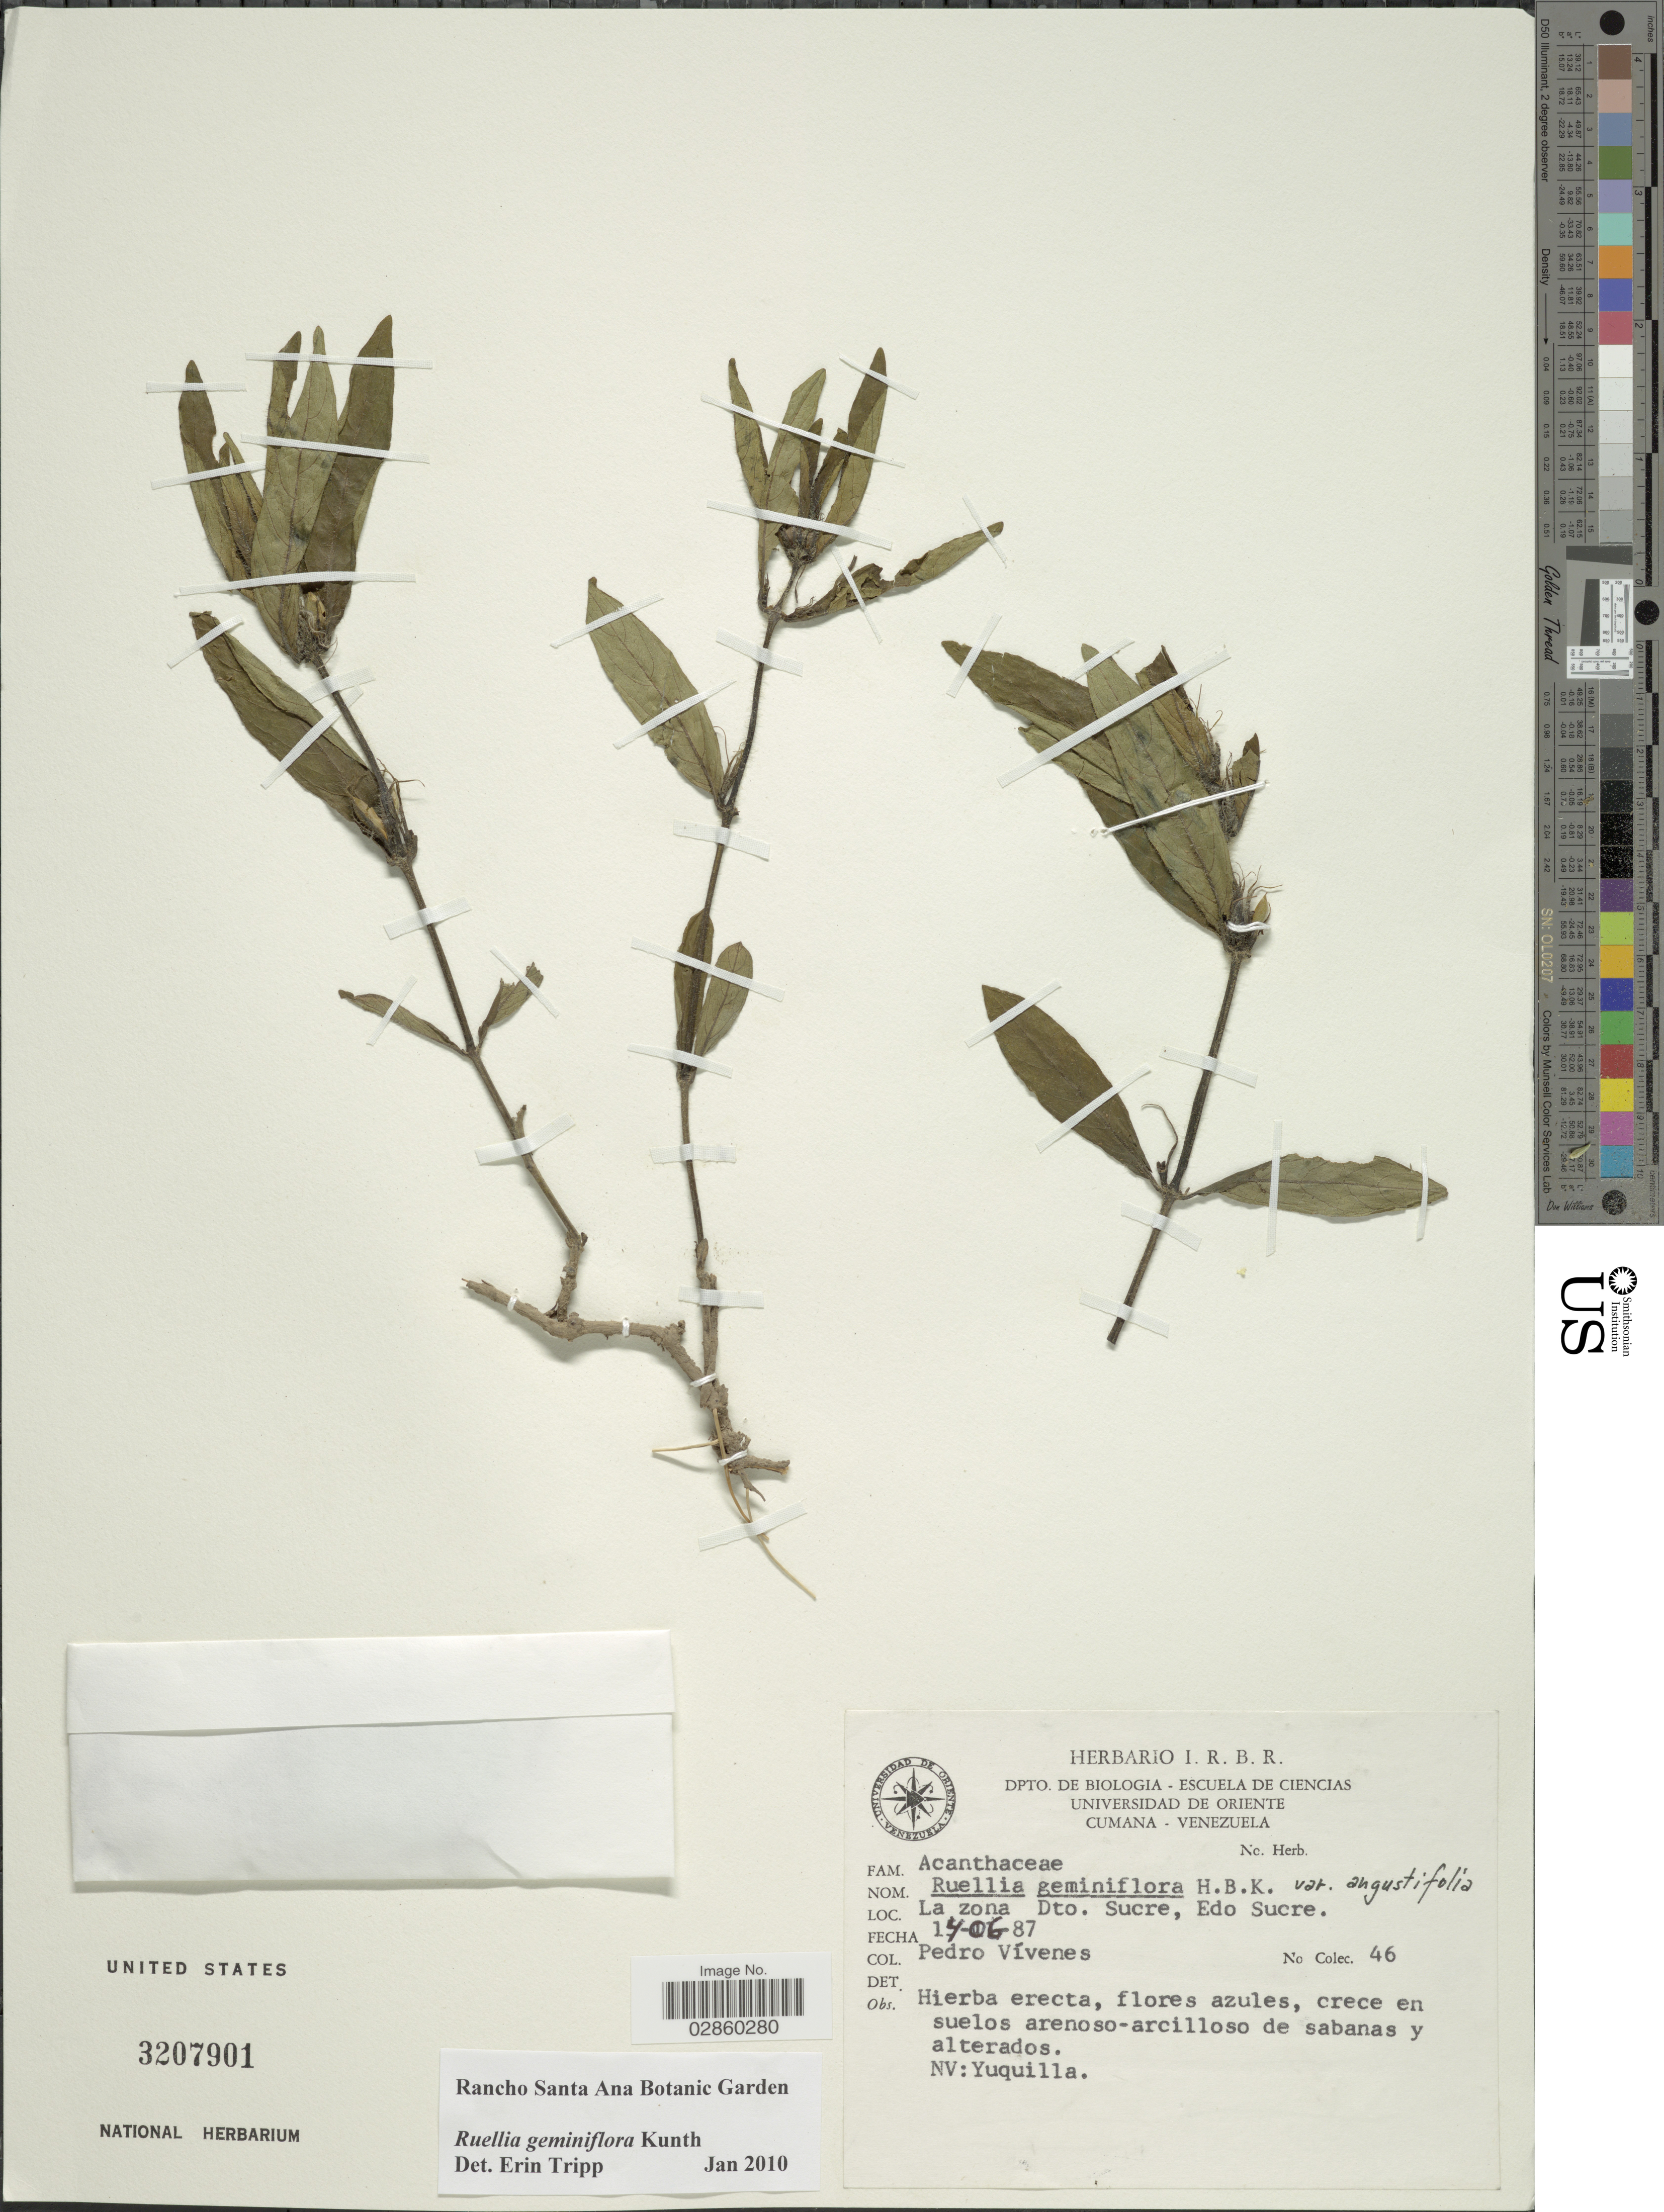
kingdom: Plantae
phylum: Tracheophyta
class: Magnoliopsida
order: Lamiales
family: Acanthaceae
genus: Ruellia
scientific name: Ruellia geminiflora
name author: Kunth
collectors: P. Vivenes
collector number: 46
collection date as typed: Transcribed d/m/y: 17/6/87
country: Venezuela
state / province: Sucre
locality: La Zona, Dto. Sucre.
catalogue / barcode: US 3207901